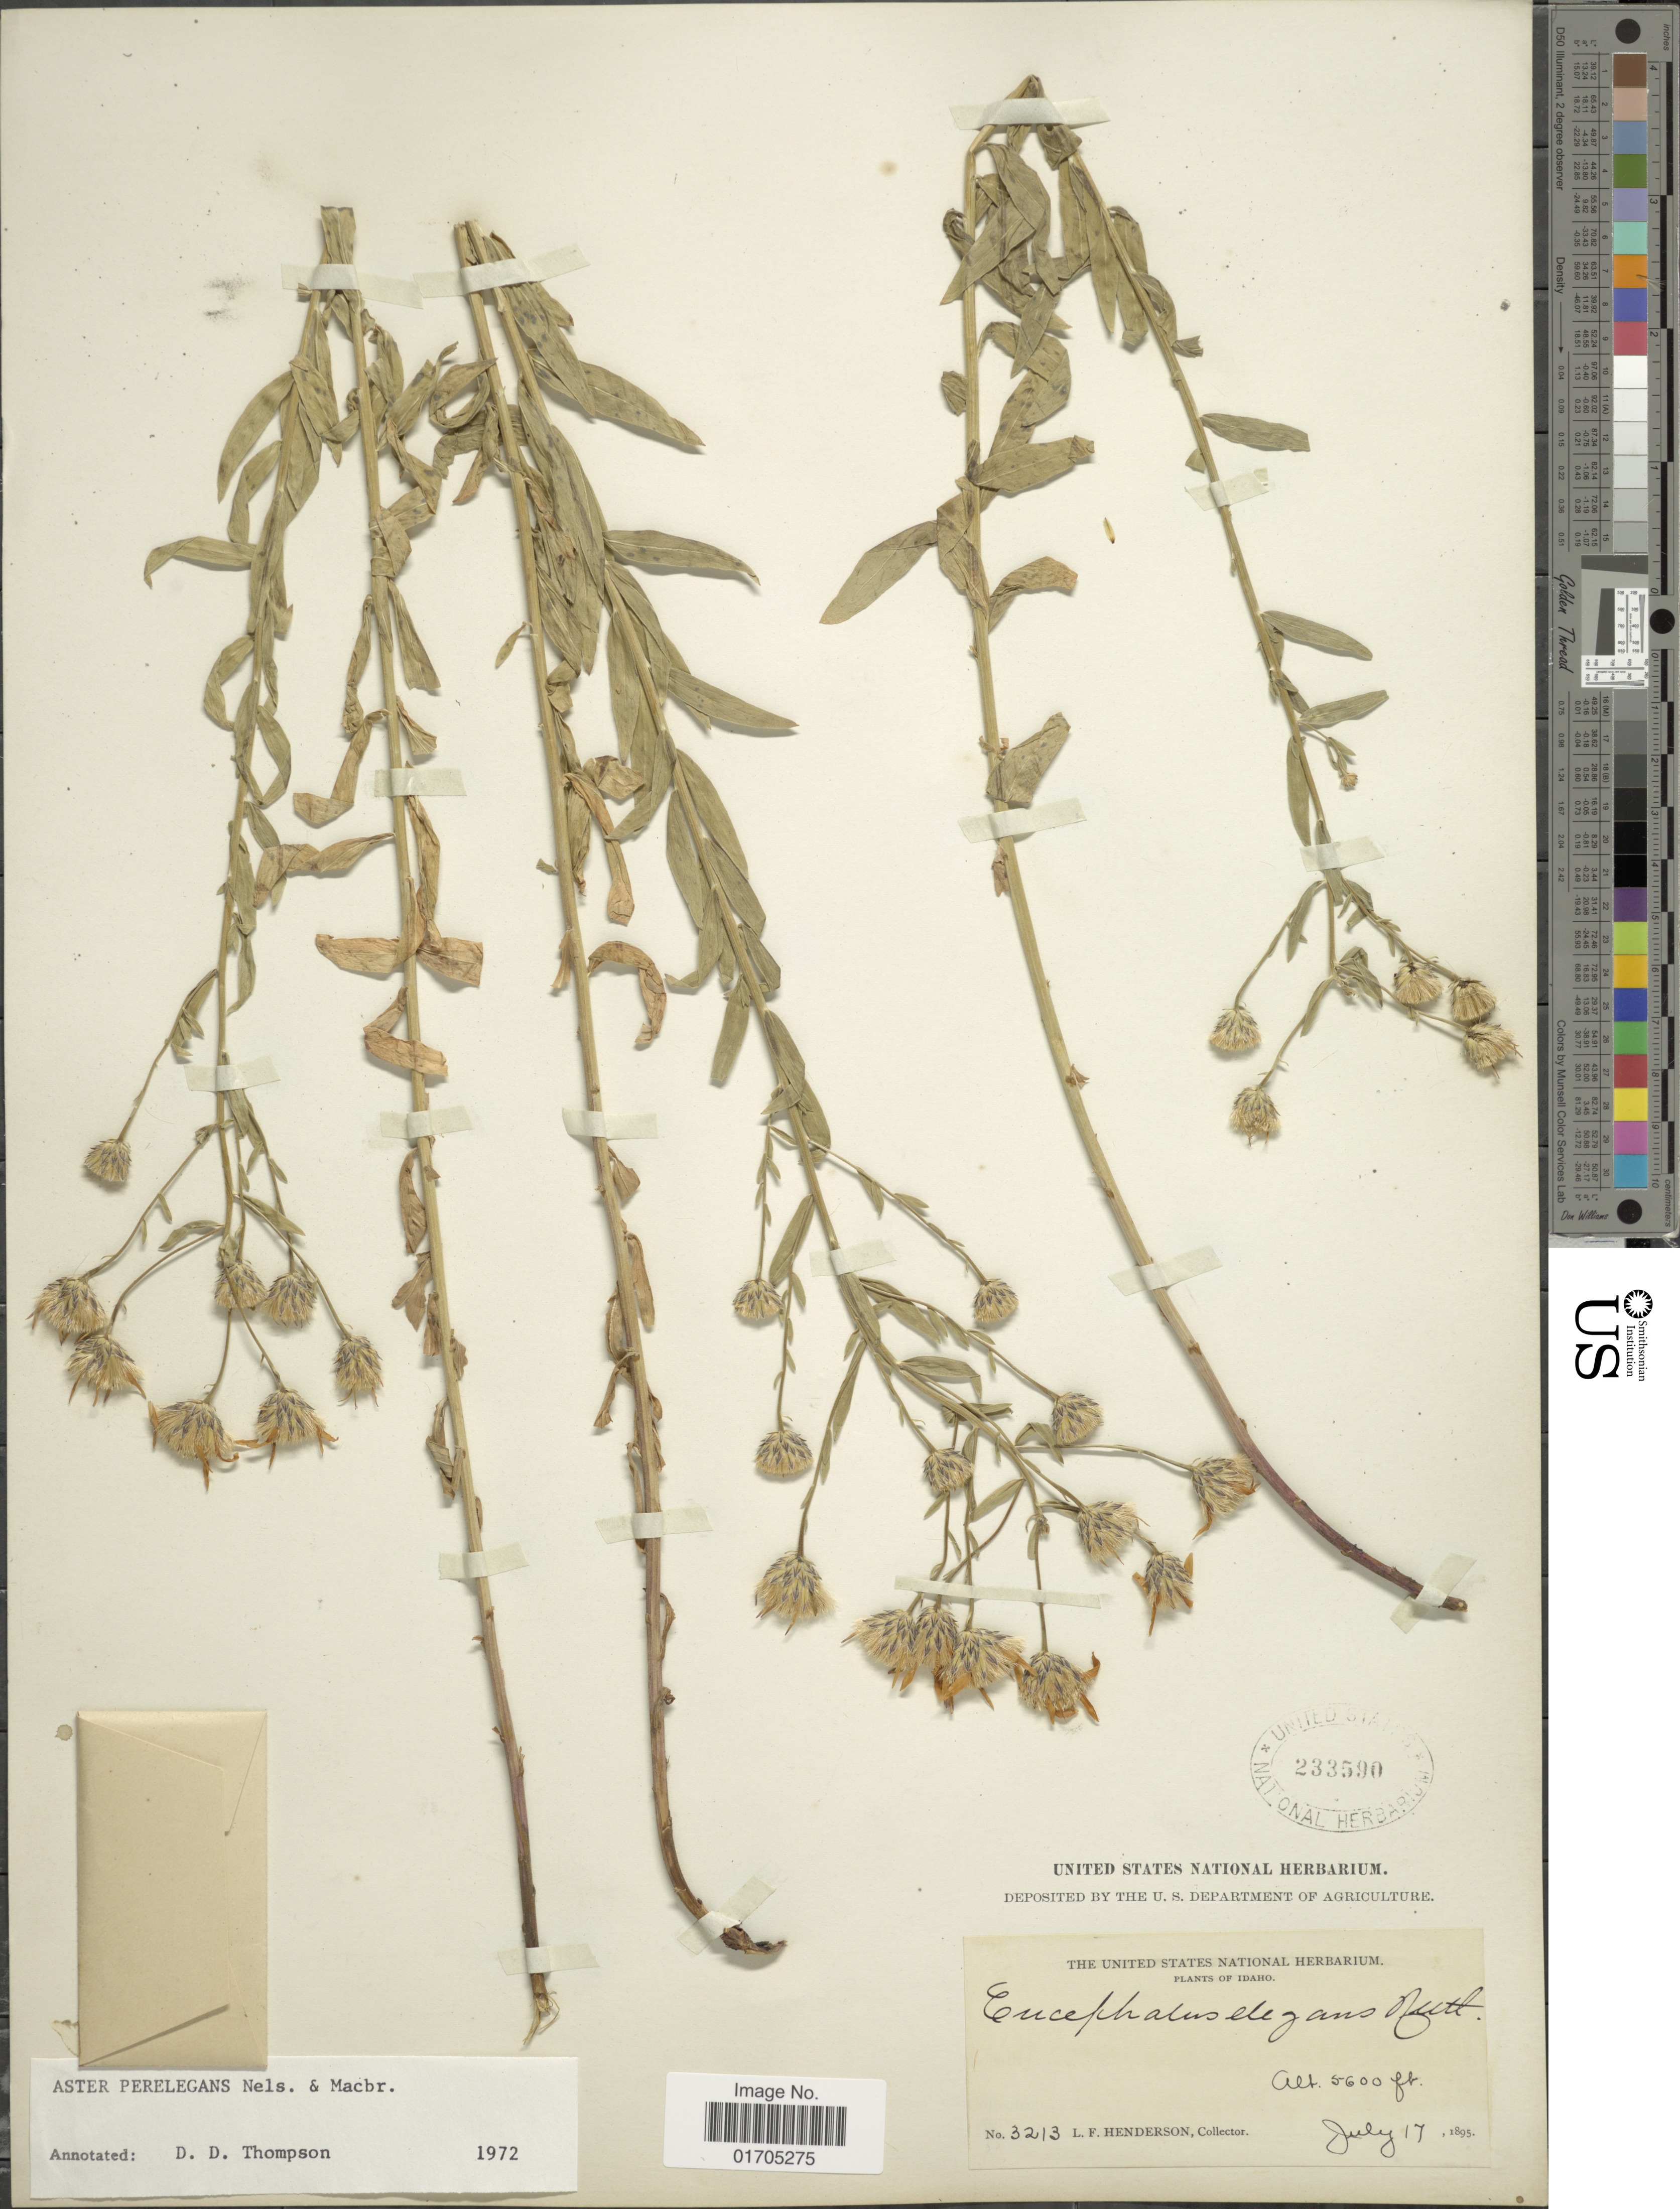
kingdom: Plantae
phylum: Tracheophyta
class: Magnoliopsida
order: Asterales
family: Asteraceae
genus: Eucephalus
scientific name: Eucephalus elegans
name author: Nutt.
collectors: L. Henderson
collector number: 3213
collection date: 1895-07-17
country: United States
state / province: Idaho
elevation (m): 1707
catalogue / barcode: US 233590